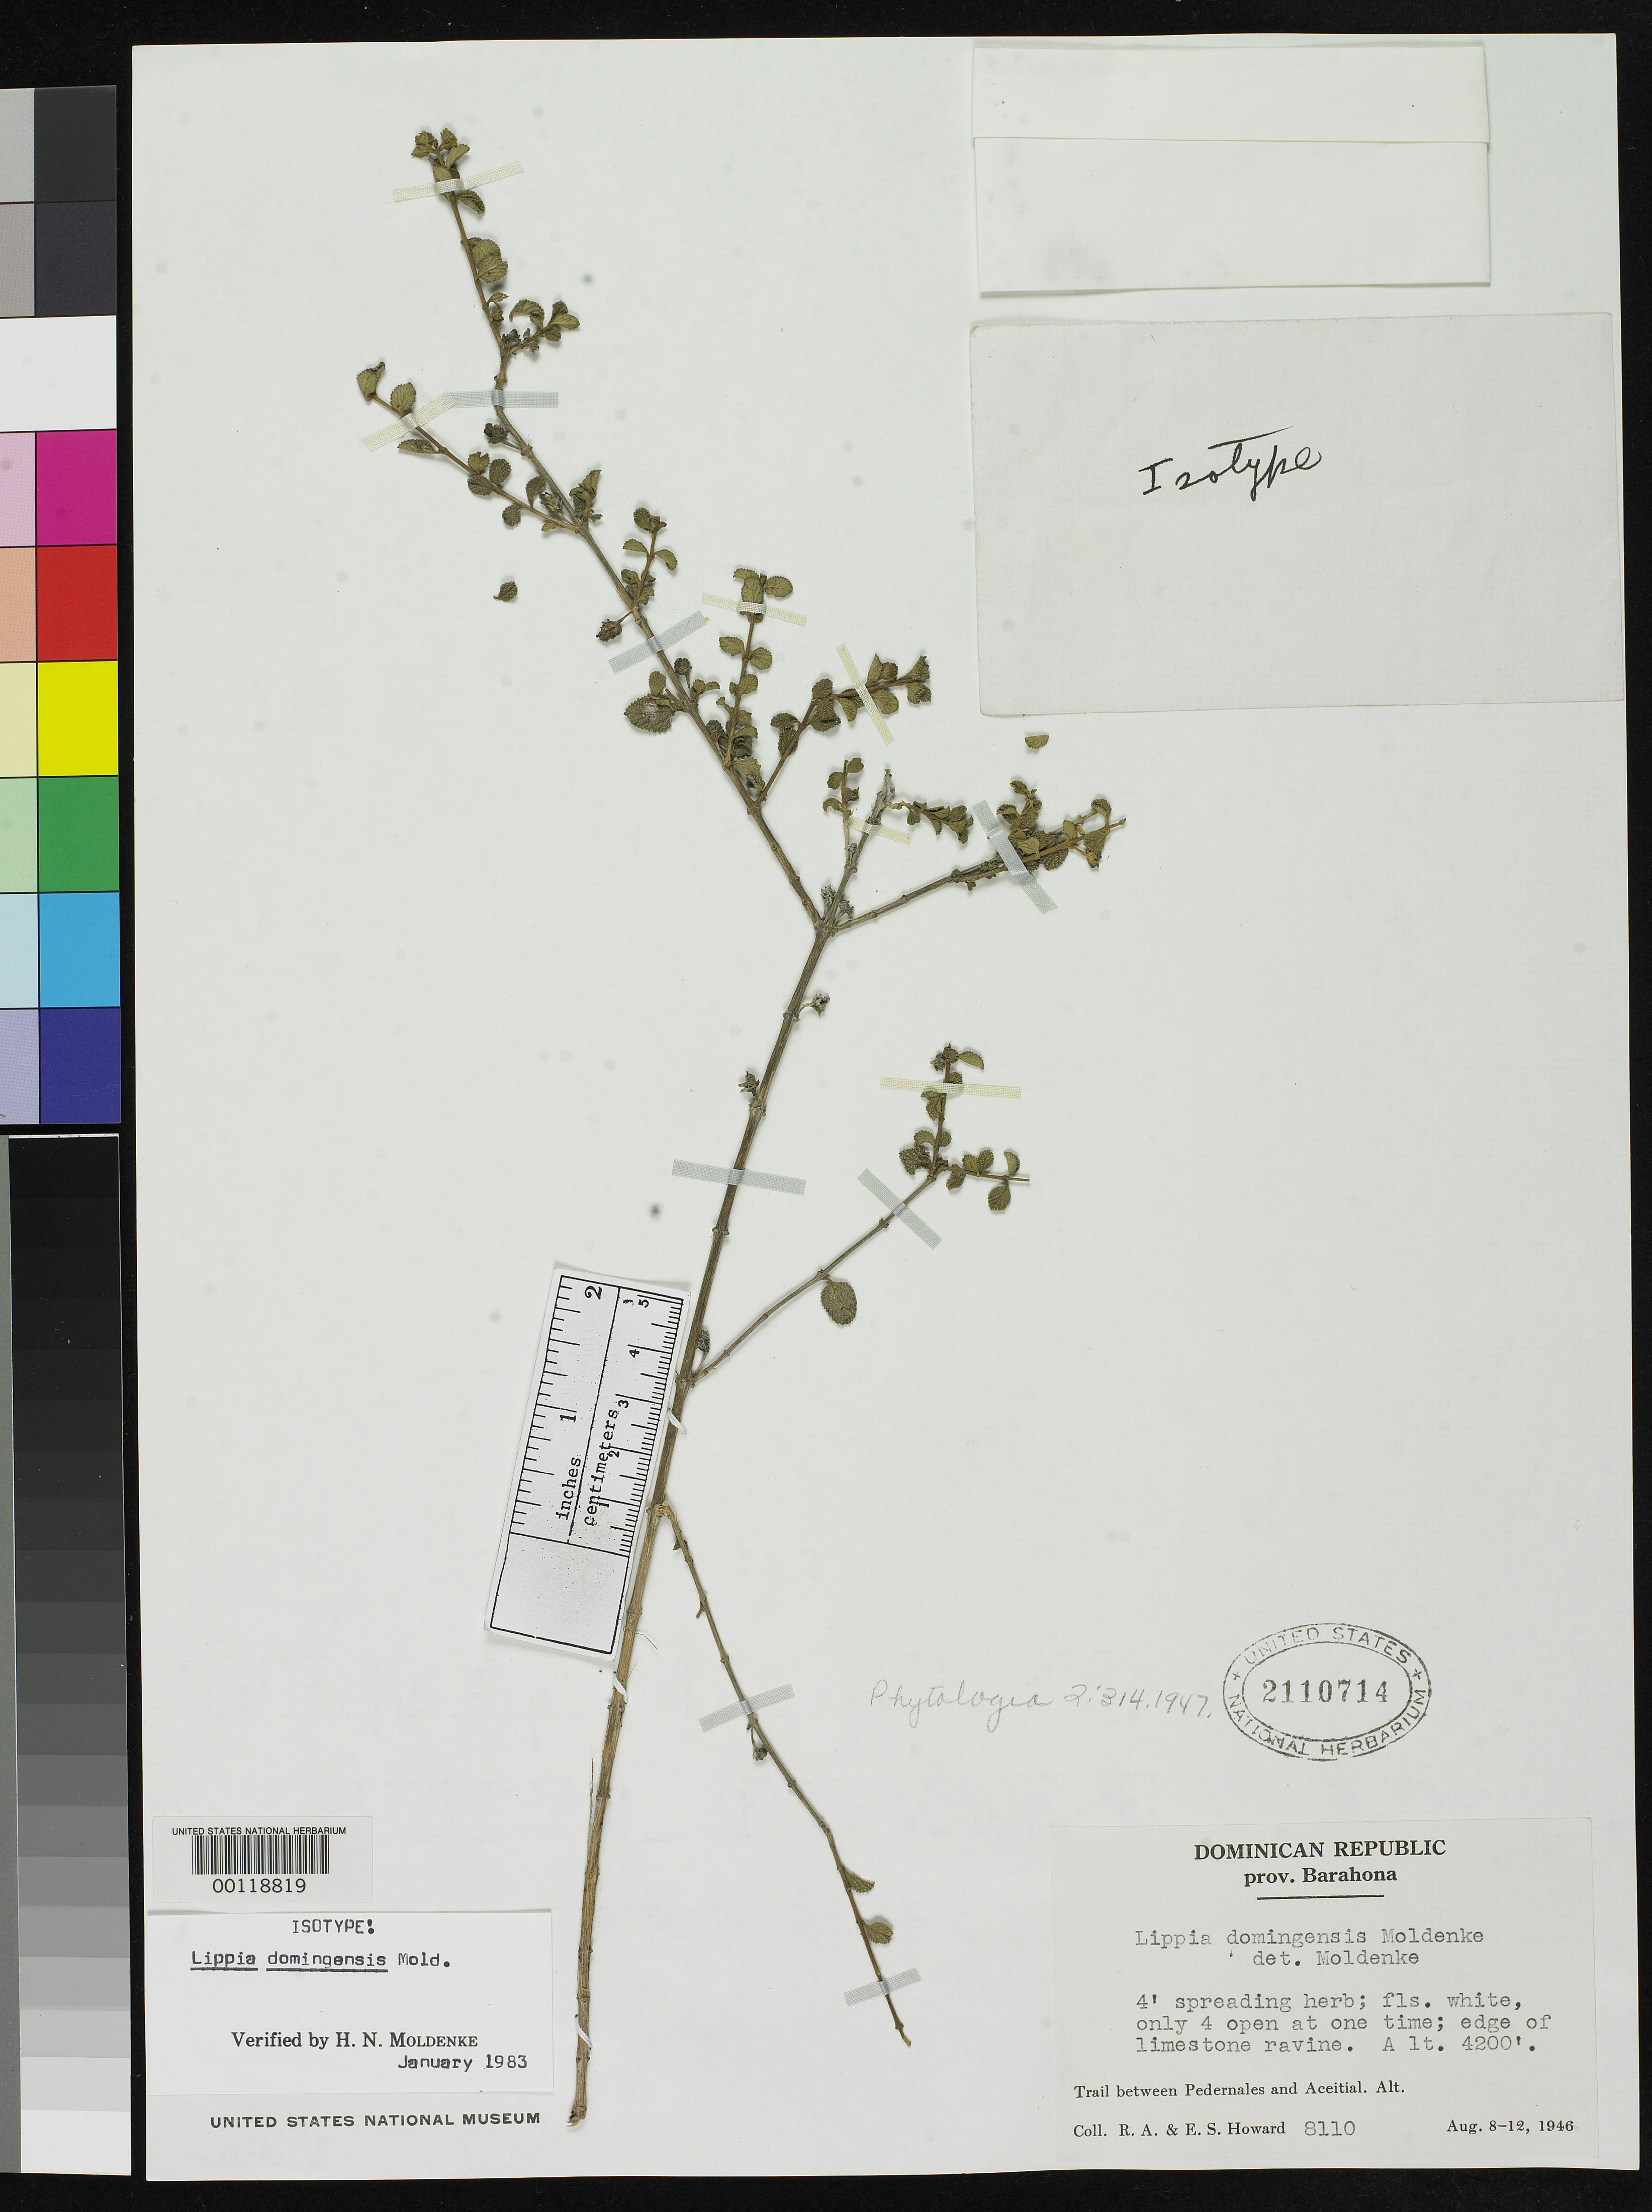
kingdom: Plantae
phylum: Tracheophyta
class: Magnoliopsida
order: Lamiales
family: Verbenaceae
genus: Lippia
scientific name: Lippia domingensis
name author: Moldenke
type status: Isotype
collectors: R. A. Howard & E. S. Howard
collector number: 8110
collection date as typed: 08 Aug 1946 to 12 Aug 1946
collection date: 1946-08-08/1946-08-12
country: Dominican Republic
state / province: Barahona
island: Hispaniola Island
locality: Between Pedernales and Aceitial.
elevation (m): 1280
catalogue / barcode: US 2110741